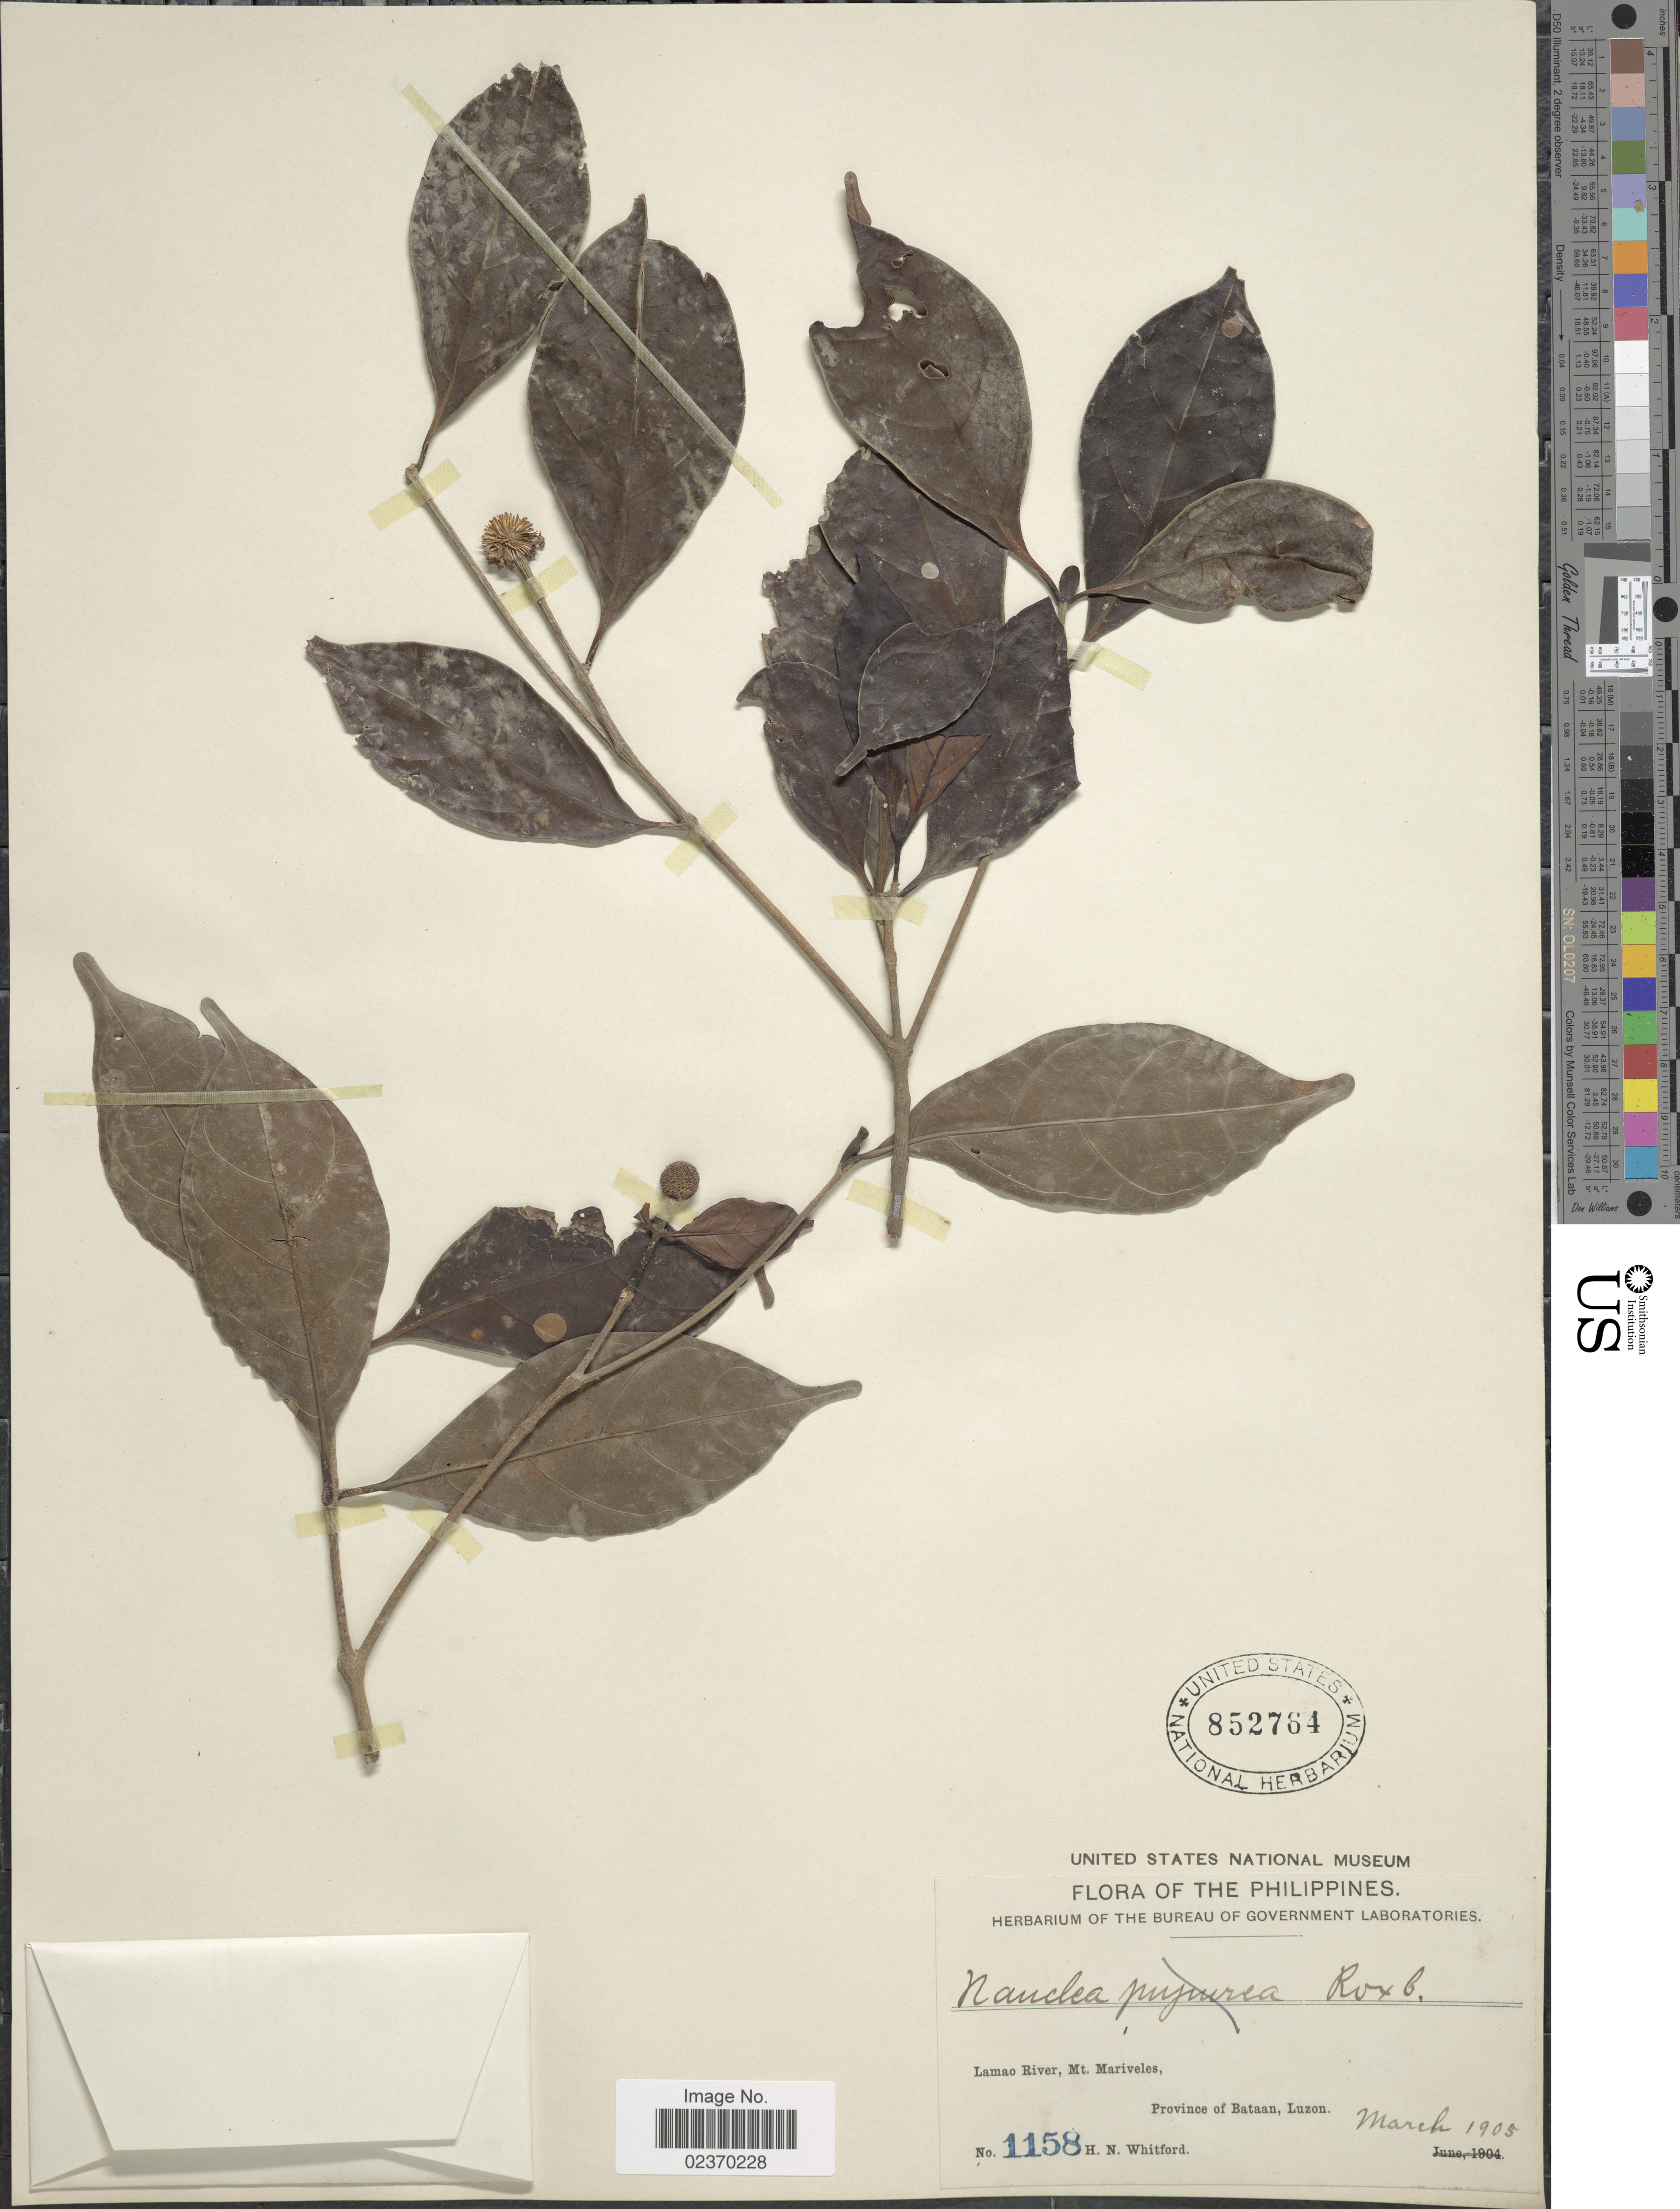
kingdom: Plantae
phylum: Tracheophyta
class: Magnoliopsida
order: Gentianales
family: Rubiaceae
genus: Neonauclea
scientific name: Neonauclea gracilis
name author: (Vidal) Merr.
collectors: H. N. Whitford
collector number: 1158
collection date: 1905-03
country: Philippines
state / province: Cagayan Valley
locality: Lamao River, Mt. Mariveles, Province of Bataan, Luzon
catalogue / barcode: US 852764